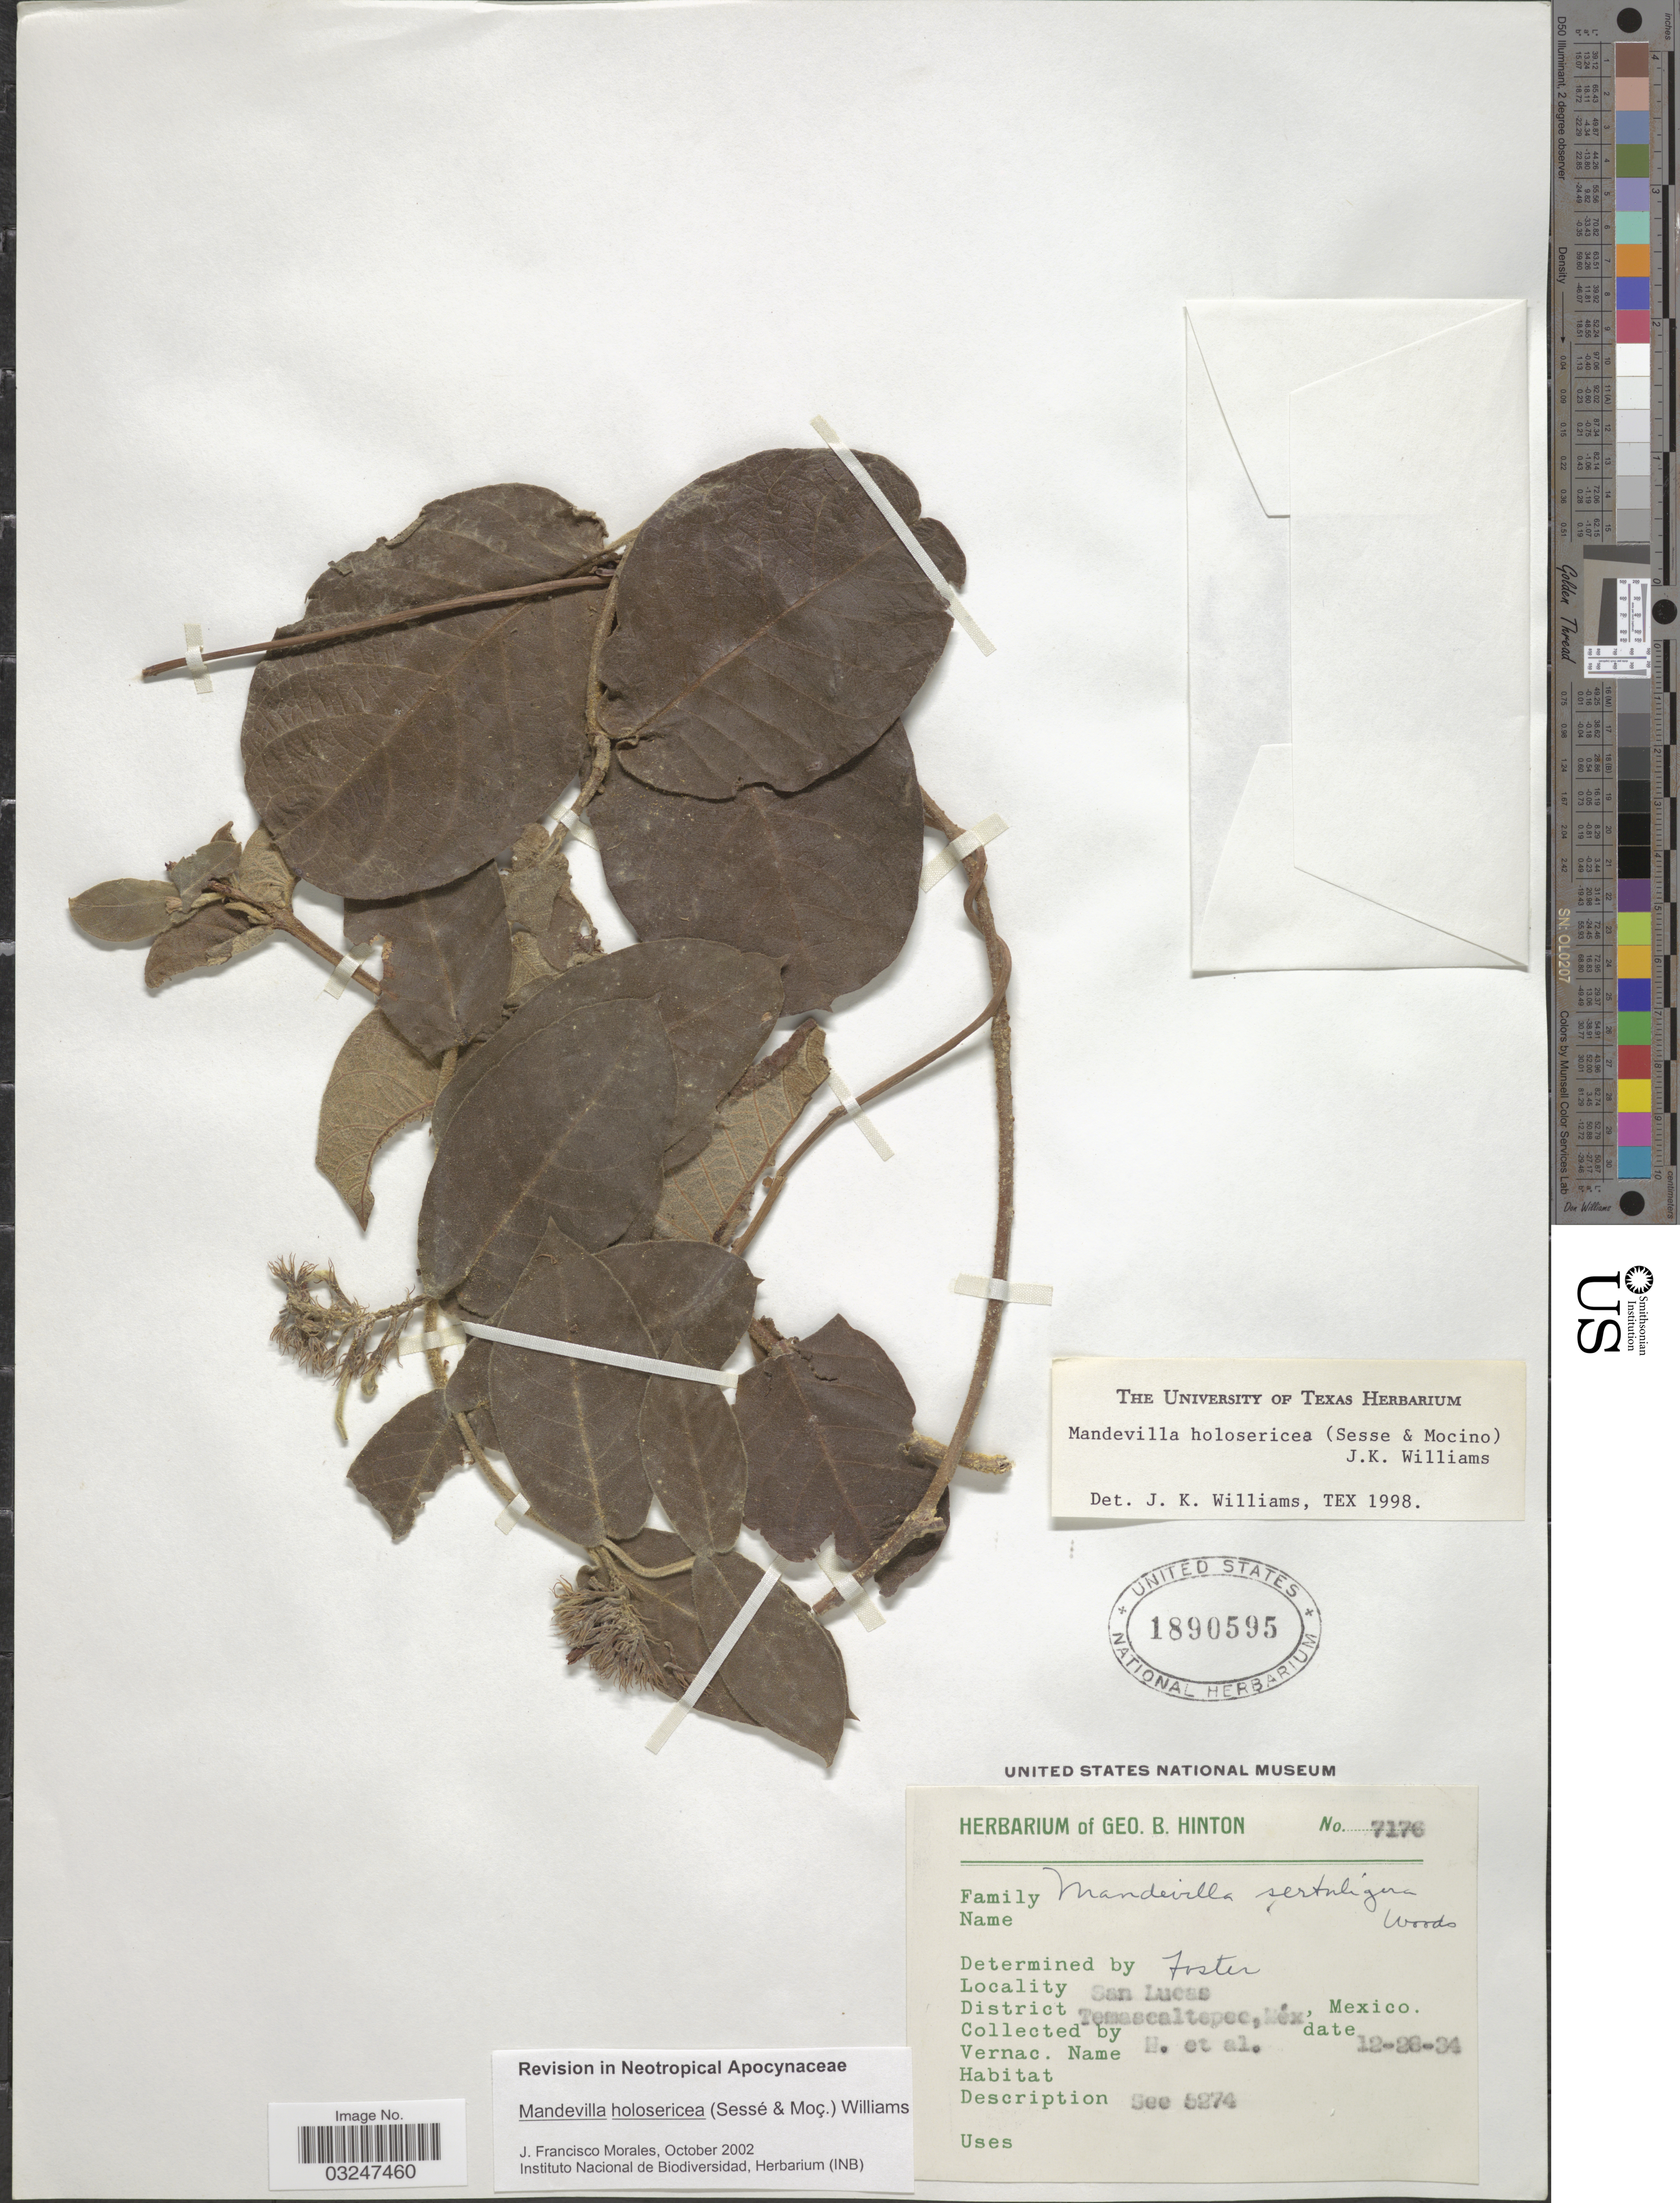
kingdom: Plantae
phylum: Tracheophyta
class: Magnoliopsida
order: Gentianales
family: Apocynaceae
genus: Mandevilla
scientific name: Mandevilla holosericea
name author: (Sessé & Moc.) J.K. Williams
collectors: G. B. Hinton & et al.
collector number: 7176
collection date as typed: Transcribed d/m/y: 26/12/34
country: Mexico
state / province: México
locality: San Lucas, District Temascaltepec.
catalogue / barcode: US 1890595